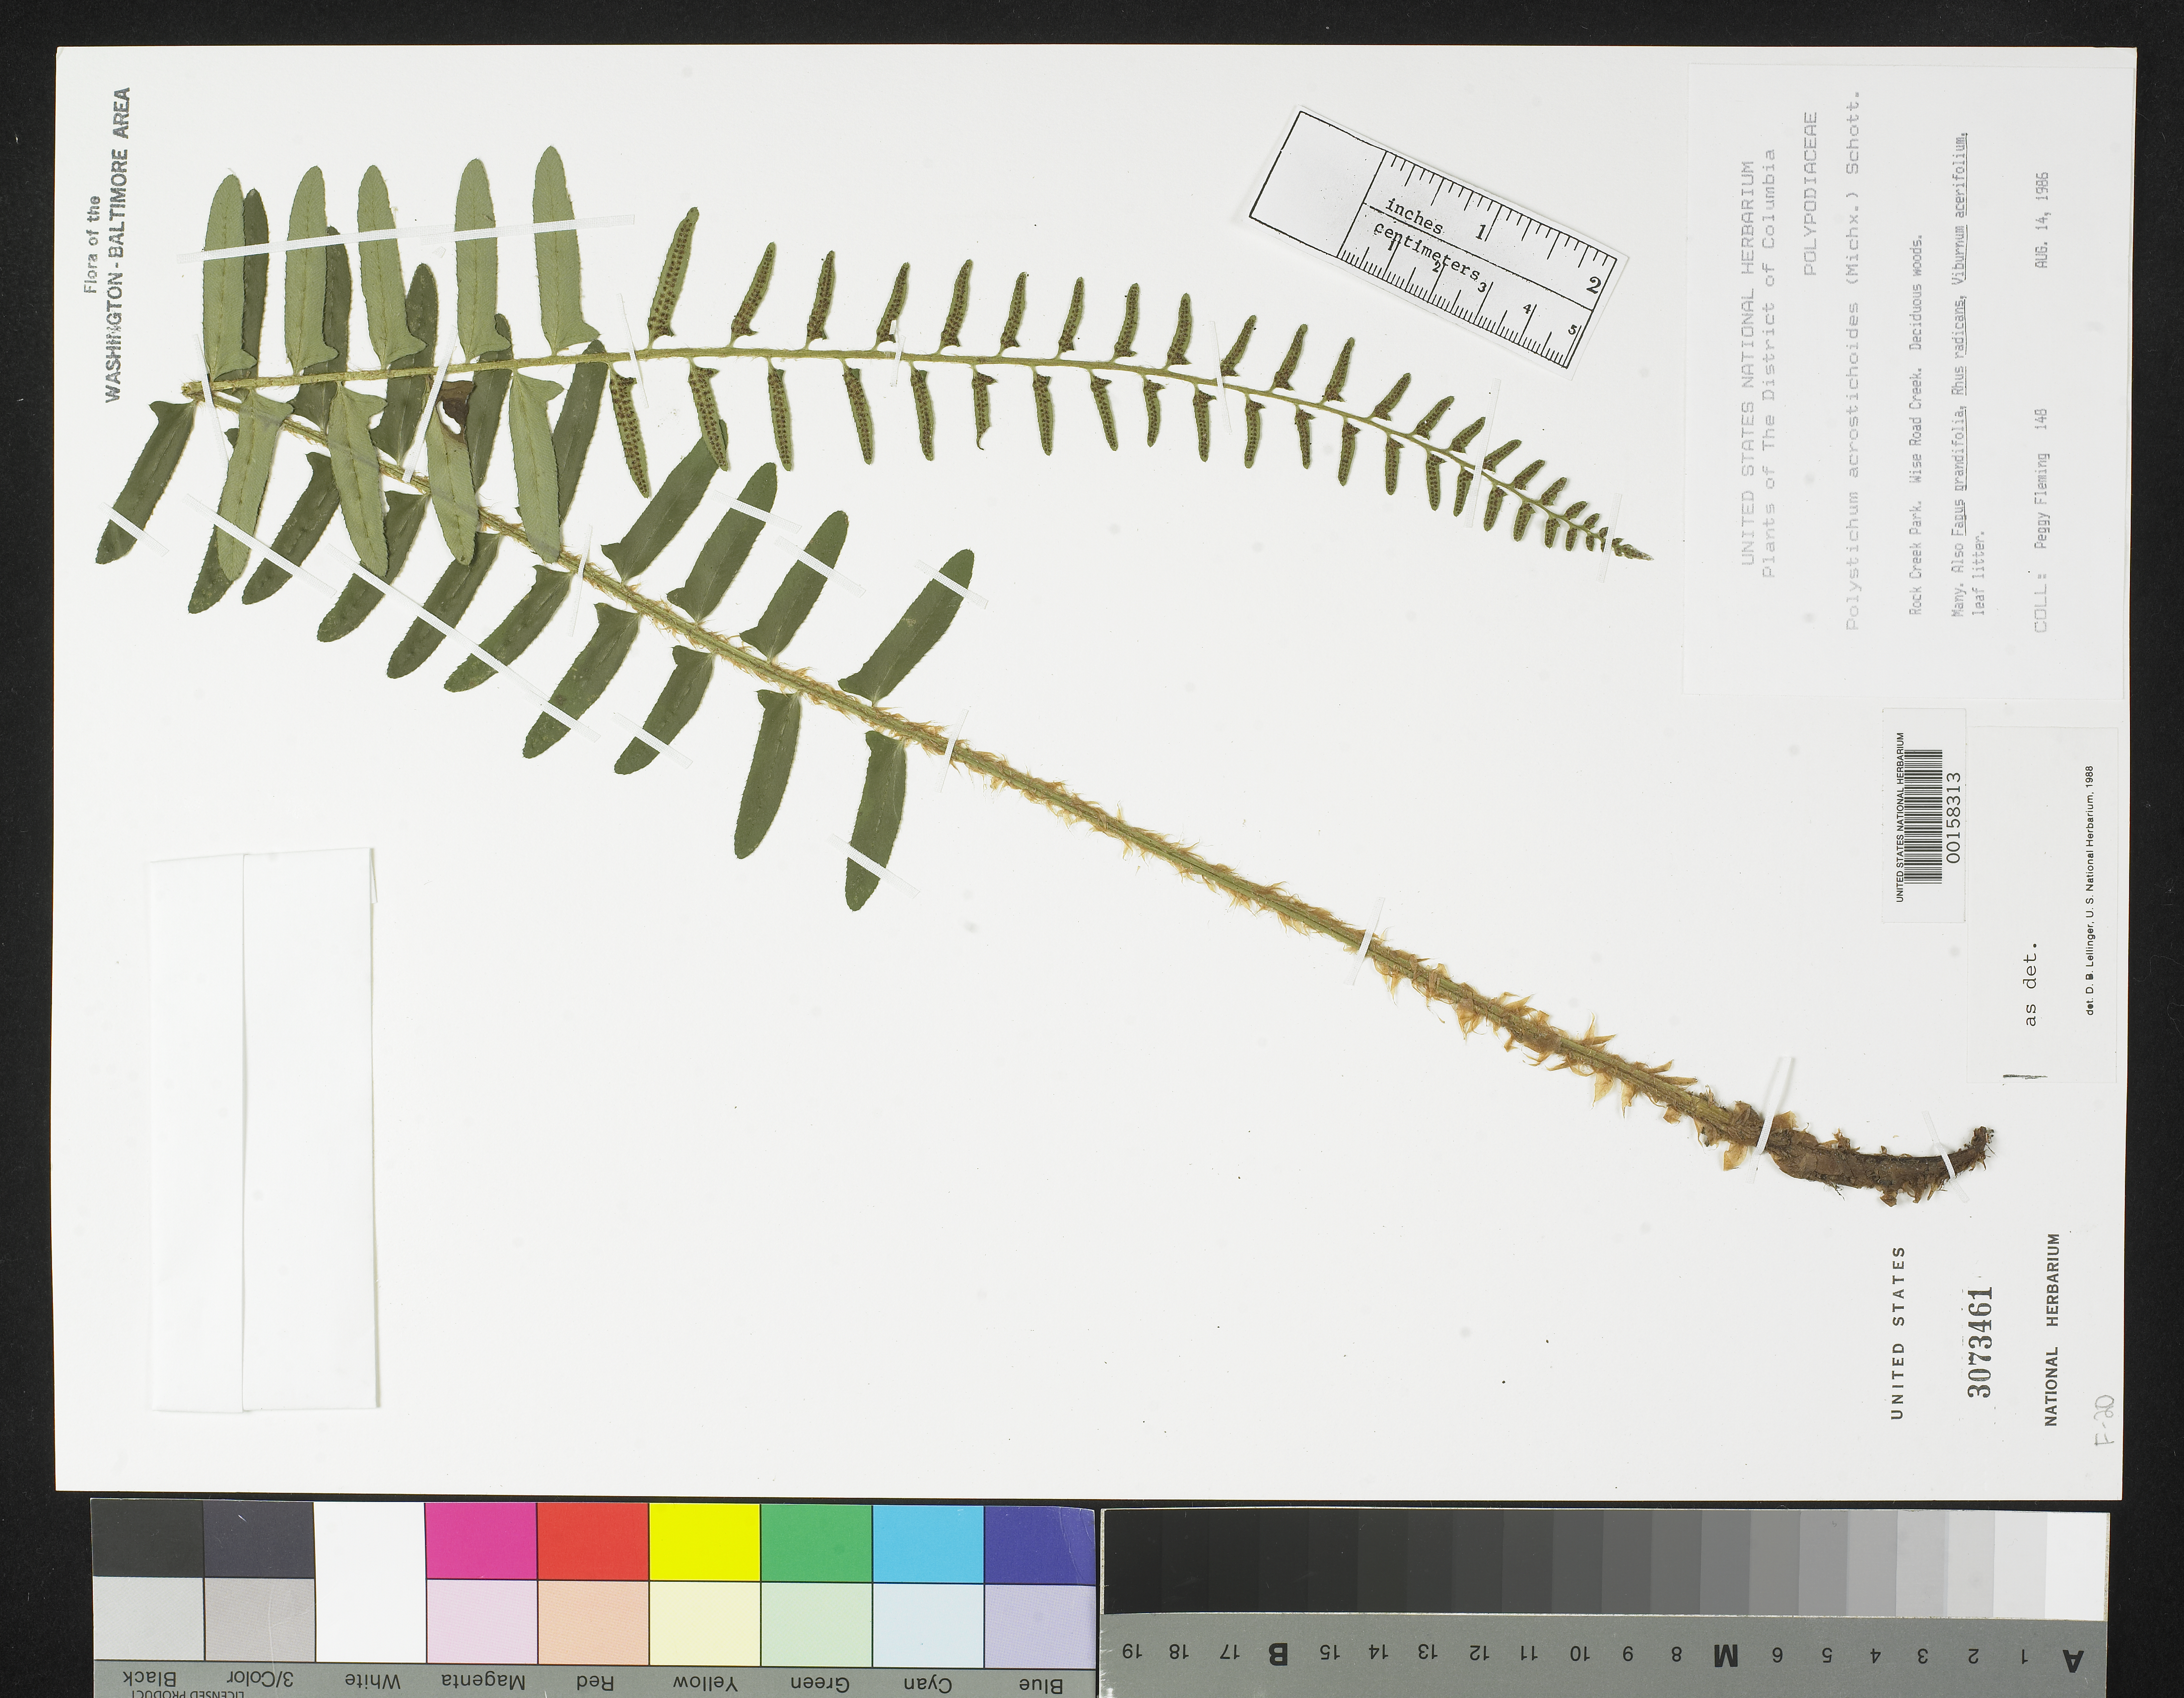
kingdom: Plantae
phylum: Tracheophyta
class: Polypodiopsida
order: Polypodiales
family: Dryopteridaceae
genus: Polystichum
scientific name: Polystichum acrostichoides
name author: (Michx.) Schott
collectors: P. Fleming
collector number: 148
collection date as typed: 14 Aug 1986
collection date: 1986-08-14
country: United States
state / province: District of Columbia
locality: Rock Creek Park. Wise Road Creek.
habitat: Deciduous woods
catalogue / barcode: US 3073461